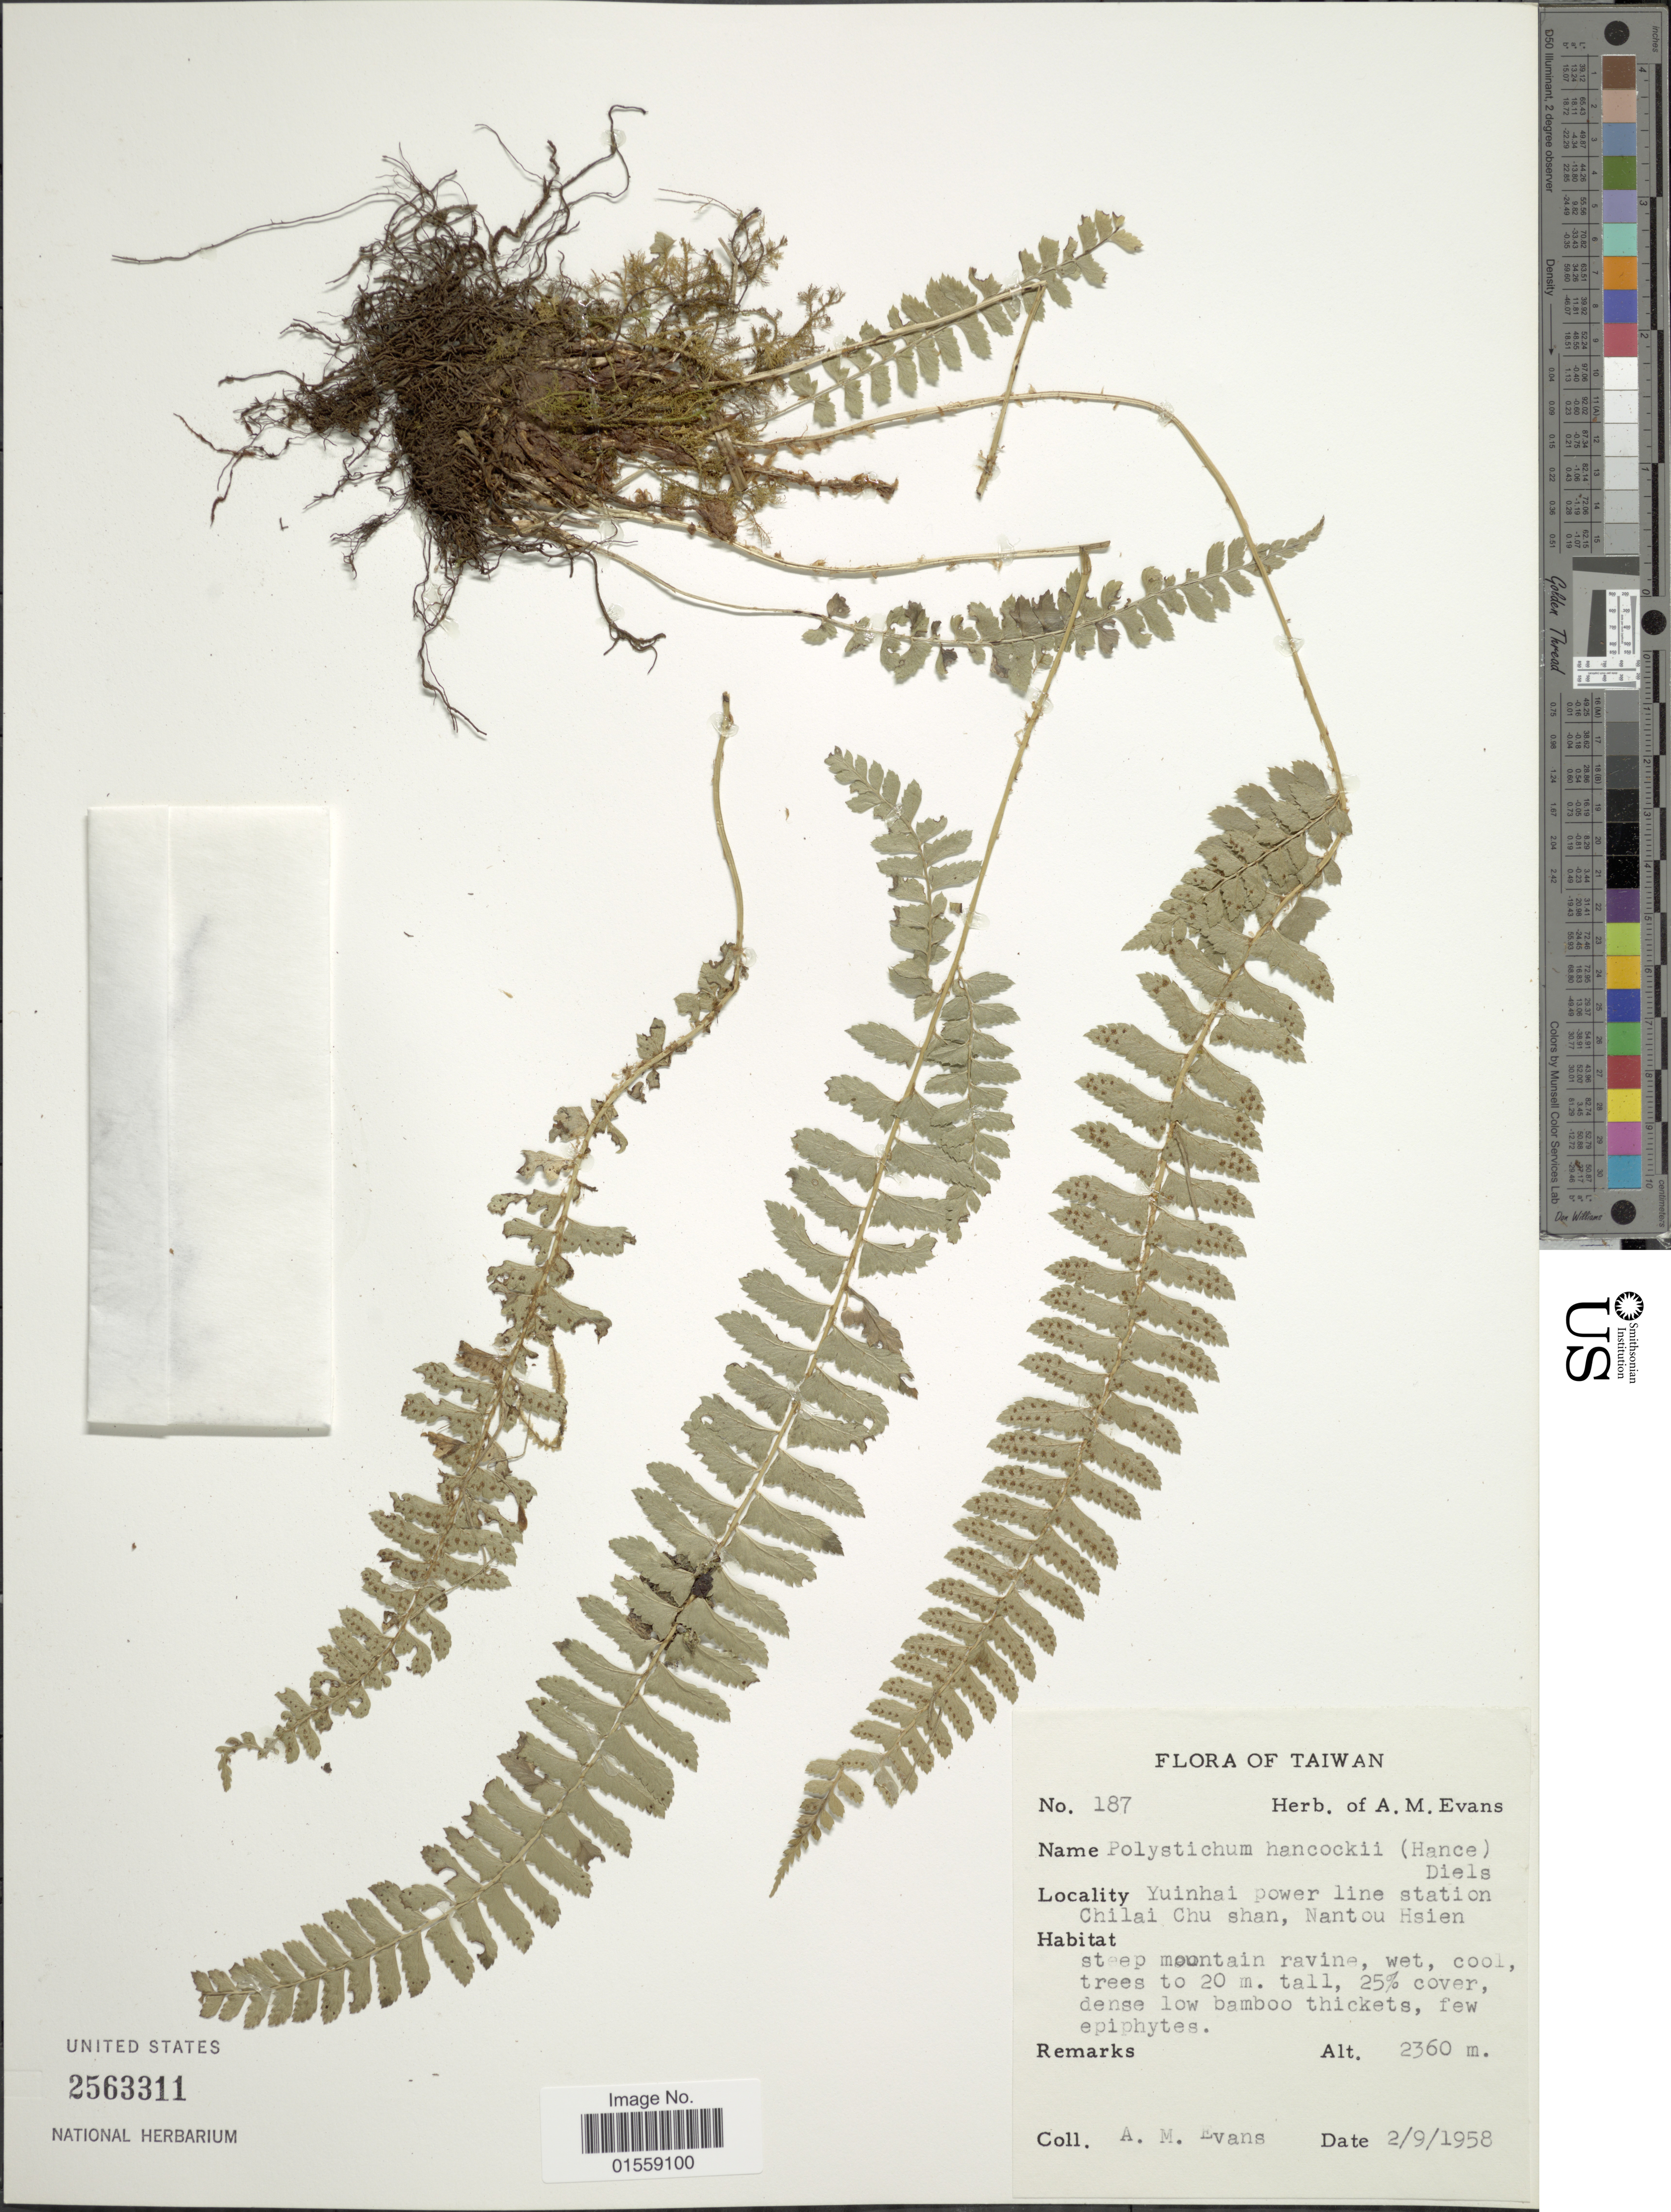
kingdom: Plantae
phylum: Tracheophyta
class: Polypodiopsida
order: Polypodiales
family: Dryopteridaceae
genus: Polystichum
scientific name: Polystichum hancockii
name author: (Hance) Diels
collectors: A. M. Evans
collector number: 187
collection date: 1958-09-02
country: Taiwan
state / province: Nantou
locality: Yuinhai power line station Chilai Chu Shan.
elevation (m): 2360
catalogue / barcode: US 2563311